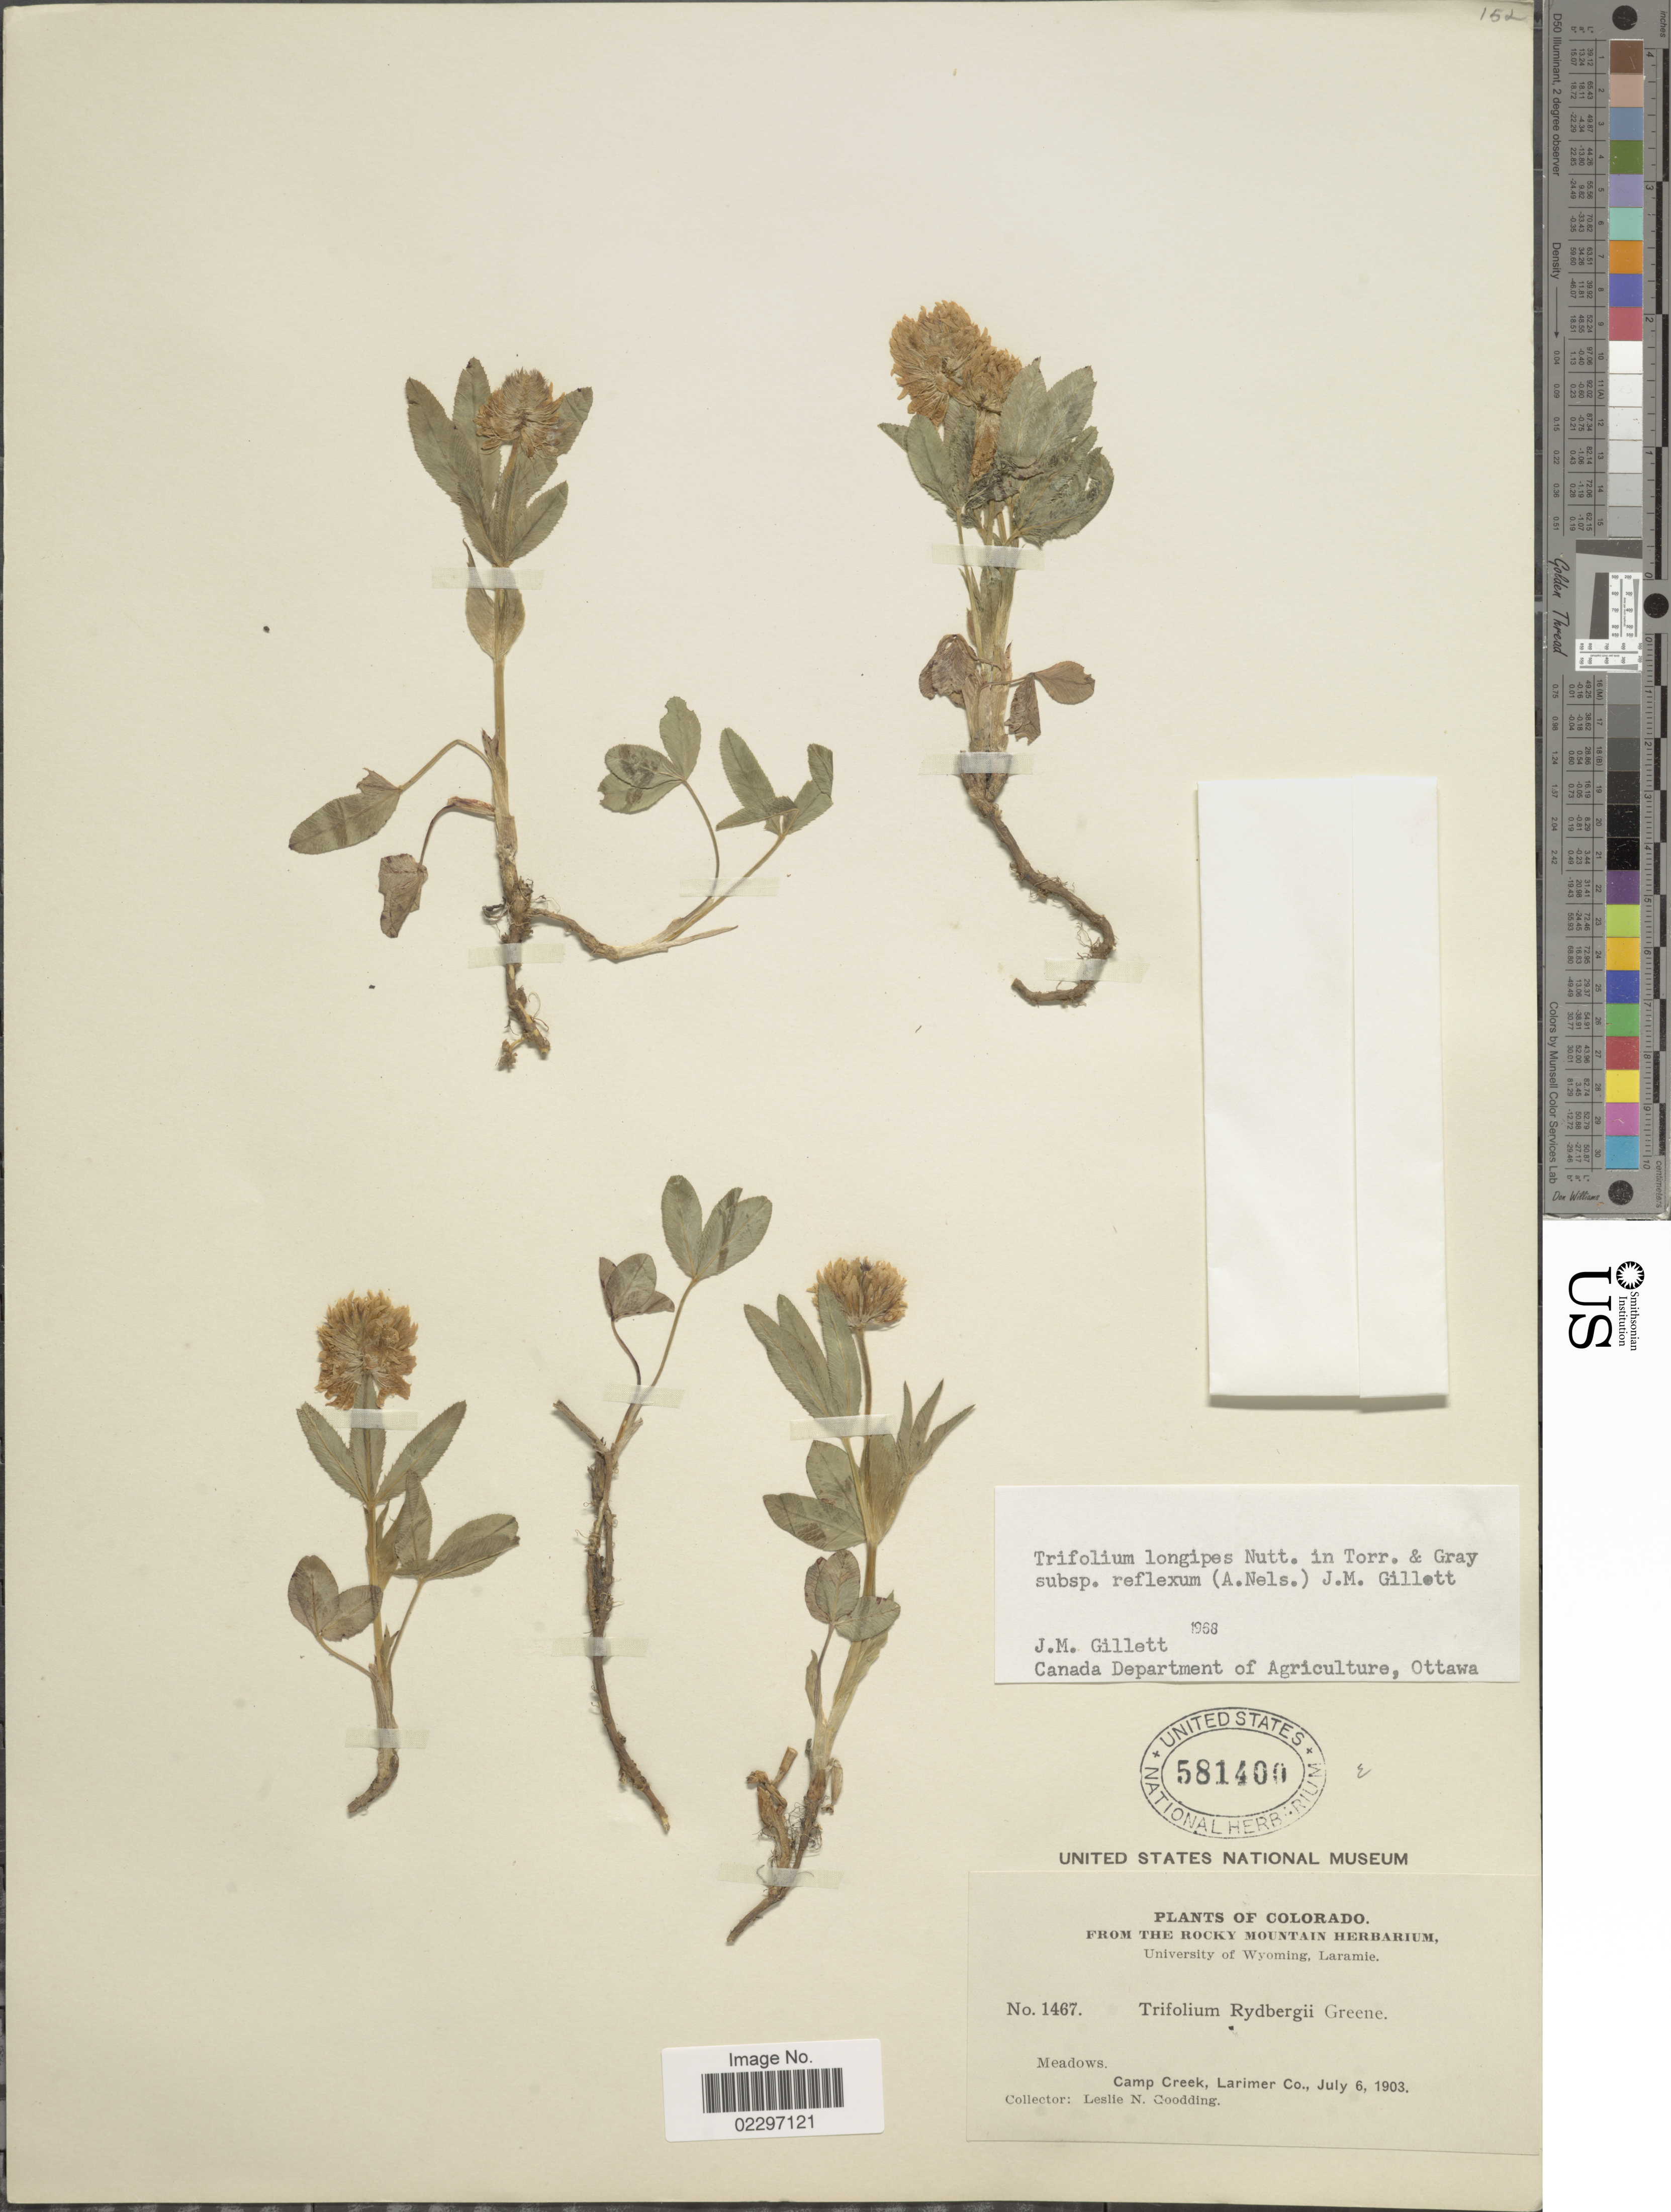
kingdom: Plantae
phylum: Tracheophyta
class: Magnoliopsida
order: Fabales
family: Fabaceae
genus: Trifolium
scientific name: Trifolium longipes subsp. reflexum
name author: (A. Nelson) J.M. Gillet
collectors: L. N. Goodding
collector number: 1467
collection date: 1903-07-06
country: United States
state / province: Colorado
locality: Meadows. Camp Creek, Larimer Co.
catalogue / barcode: US 581400